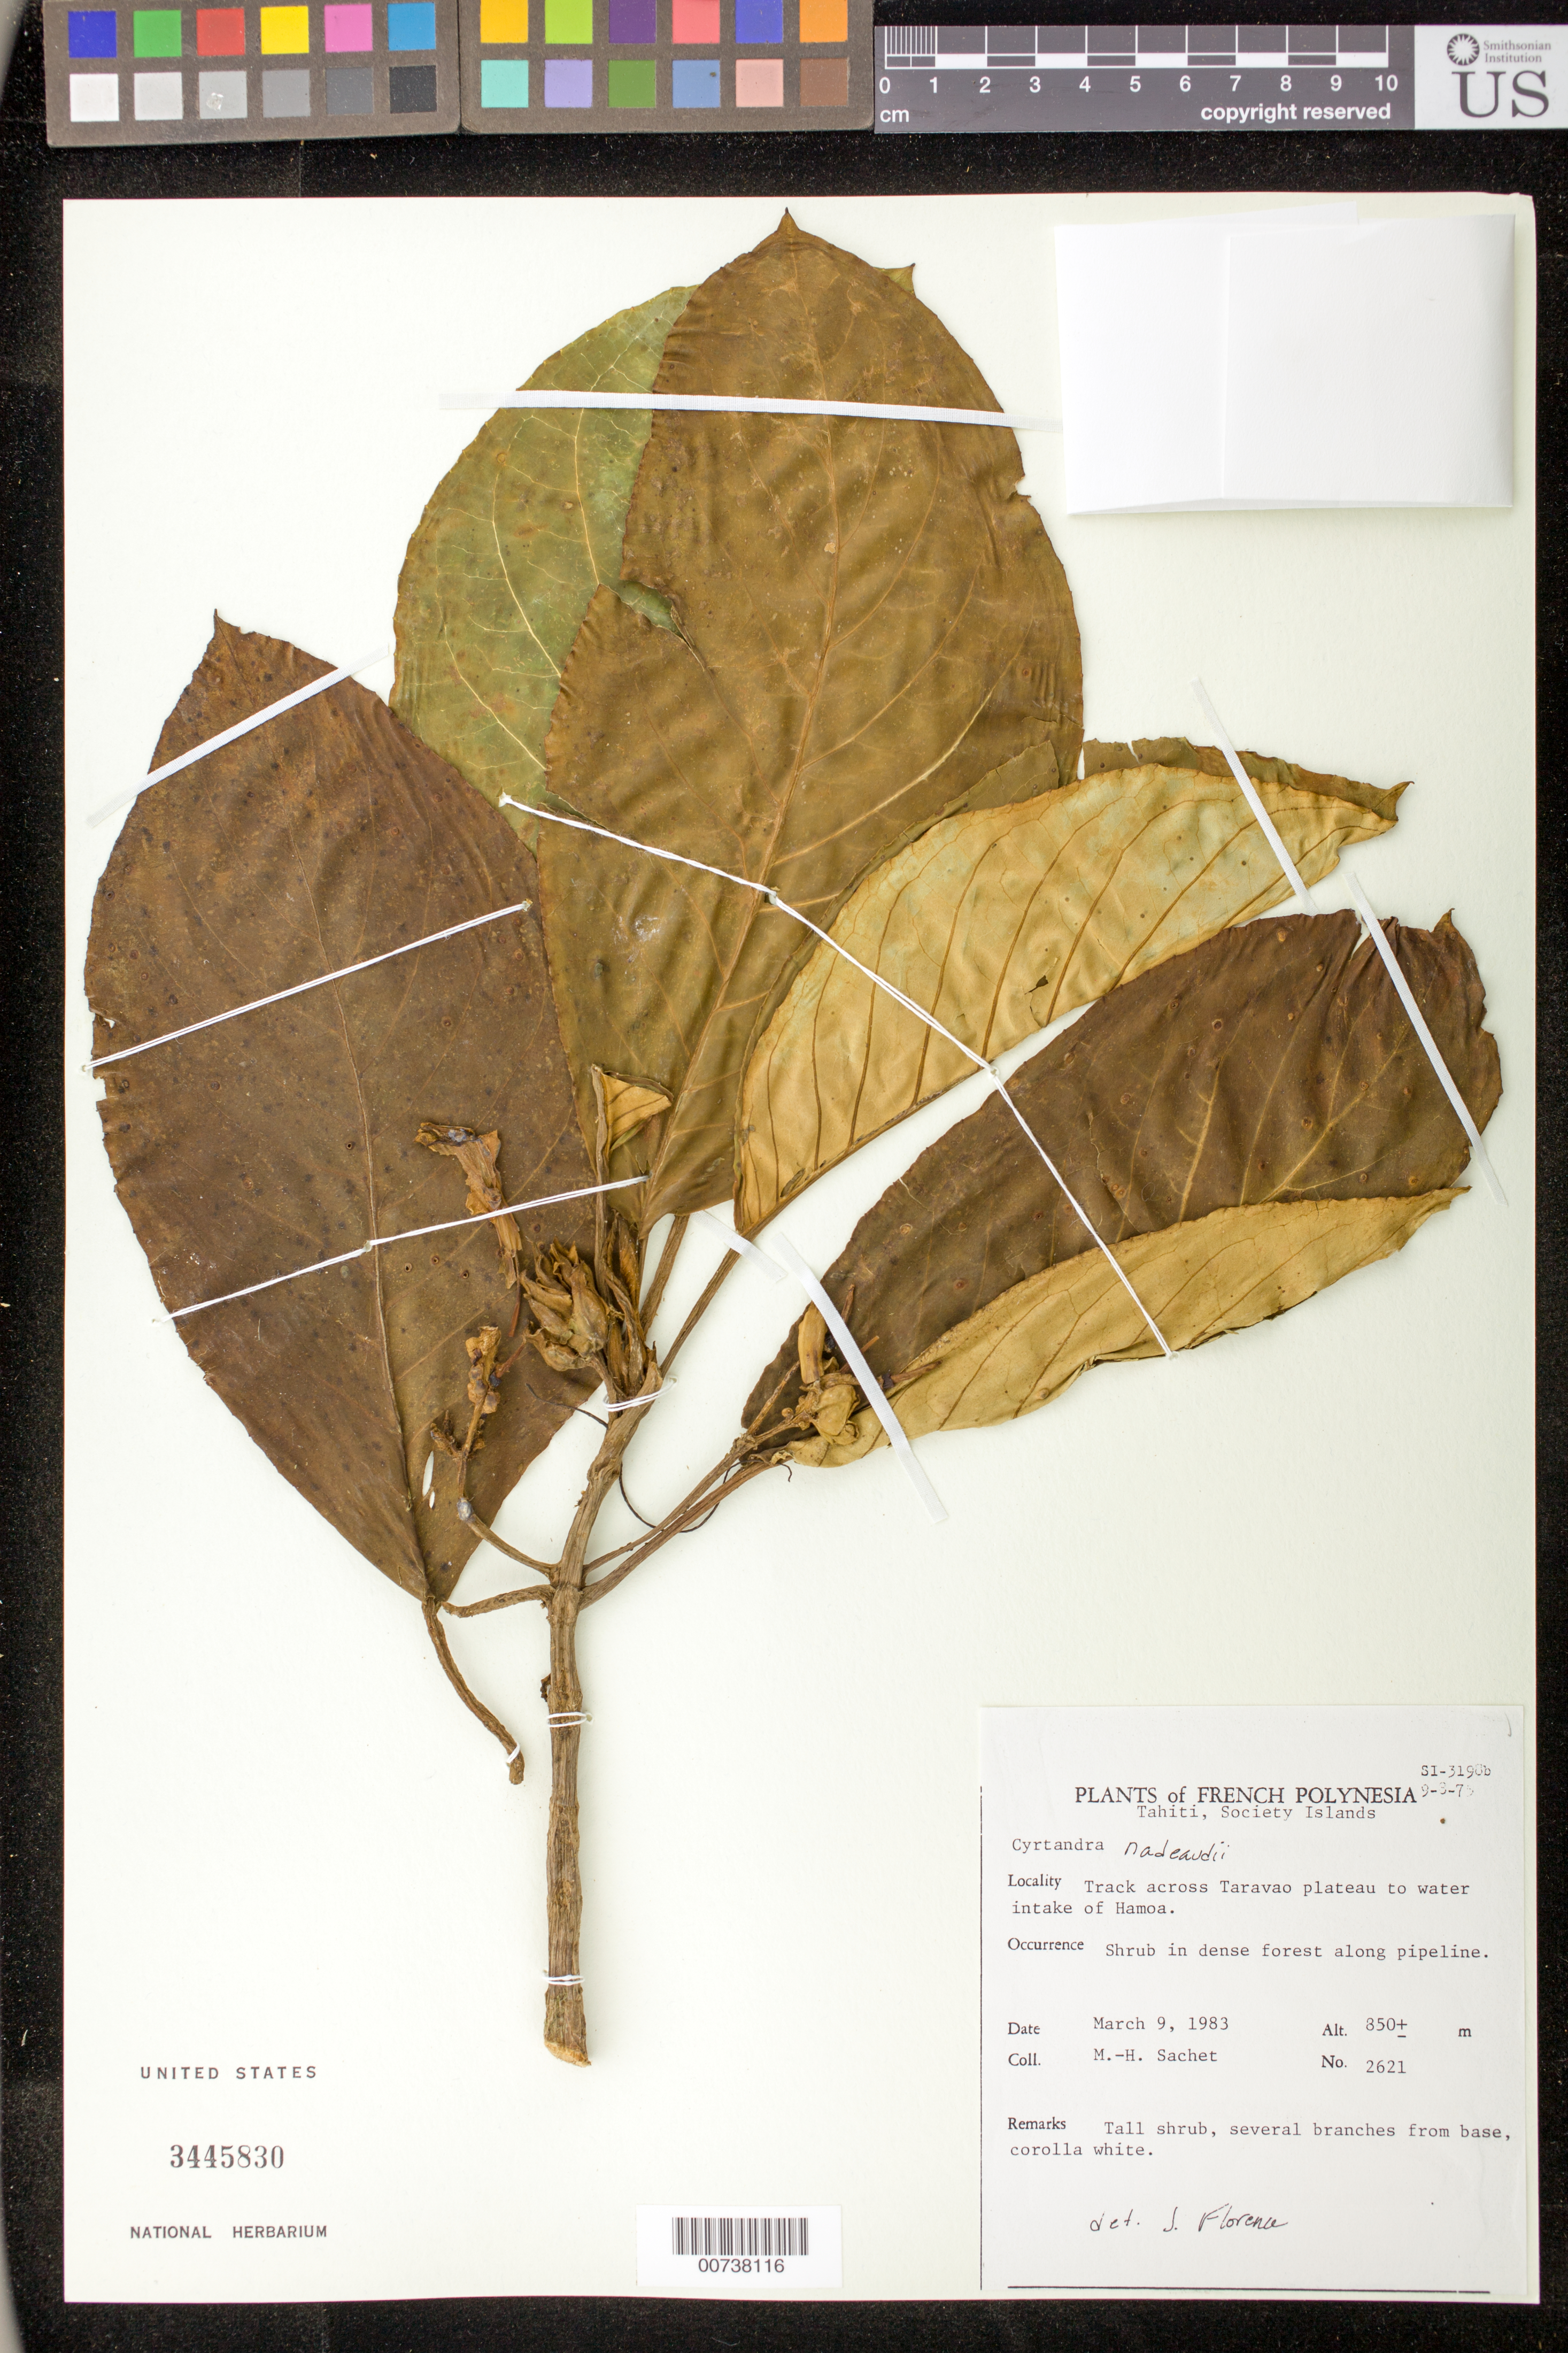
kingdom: Plantae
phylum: Tracheophyta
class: Magnoliopsida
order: Lamiales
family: Gesneriaceae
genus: Cyrtandra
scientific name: Cyrtandra nadeaudii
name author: C.B. Clarke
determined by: Florence, J.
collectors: M.-H. Sachet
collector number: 2621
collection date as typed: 09 Mar 1983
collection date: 1983-03-09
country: French Polynesia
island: Tahiti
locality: Track across Taravao plateau to water intake of Hamoa.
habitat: In dense forest along pipeline.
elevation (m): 850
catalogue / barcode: US 3445830